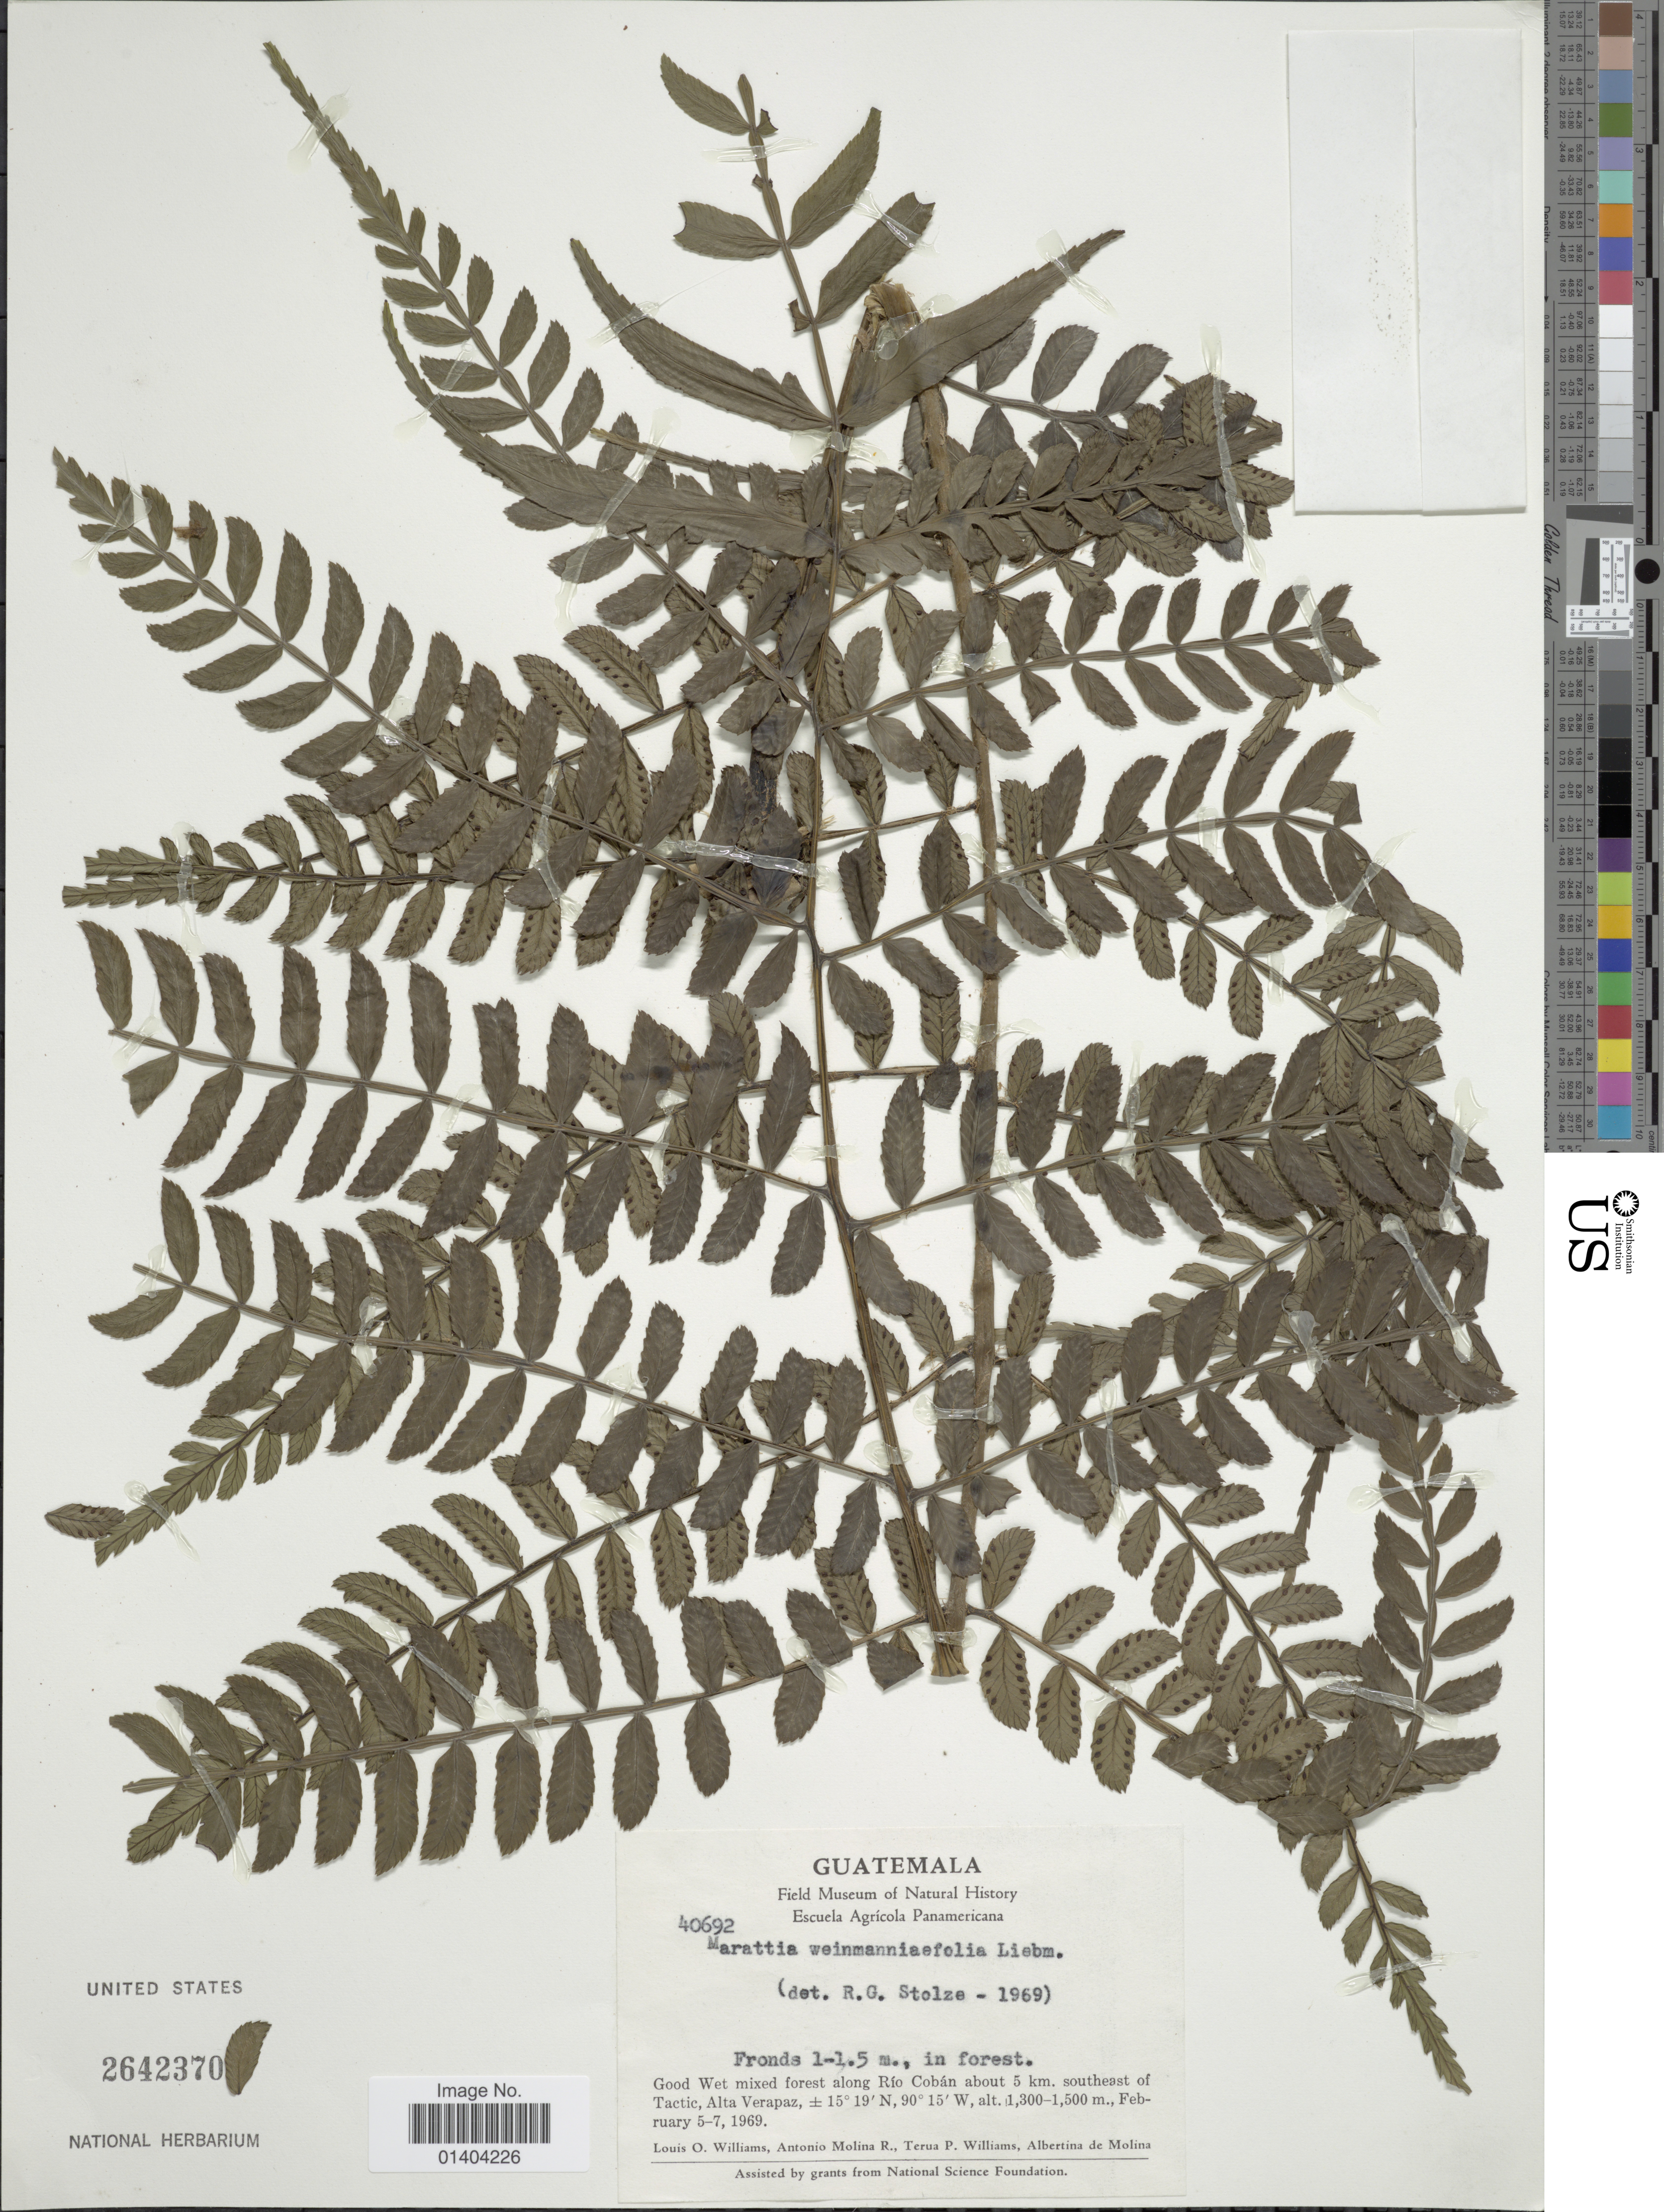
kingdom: Plantae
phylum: Tracheophyta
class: Polypodiopsida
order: Marattiales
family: Marattiaceae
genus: Marattia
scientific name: Marattia weinmanniifolia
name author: Liebm.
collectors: L. O. Williams, A. Molina R., T. P. Williams & A. R. Molina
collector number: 40692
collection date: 1969-02-05/1969-02-07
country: Guatemala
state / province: Alta Verapaz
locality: Along Rio Coban about 5 km southeast of Tactic Alta Verapaz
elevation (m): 1300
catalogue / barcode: US 2642370